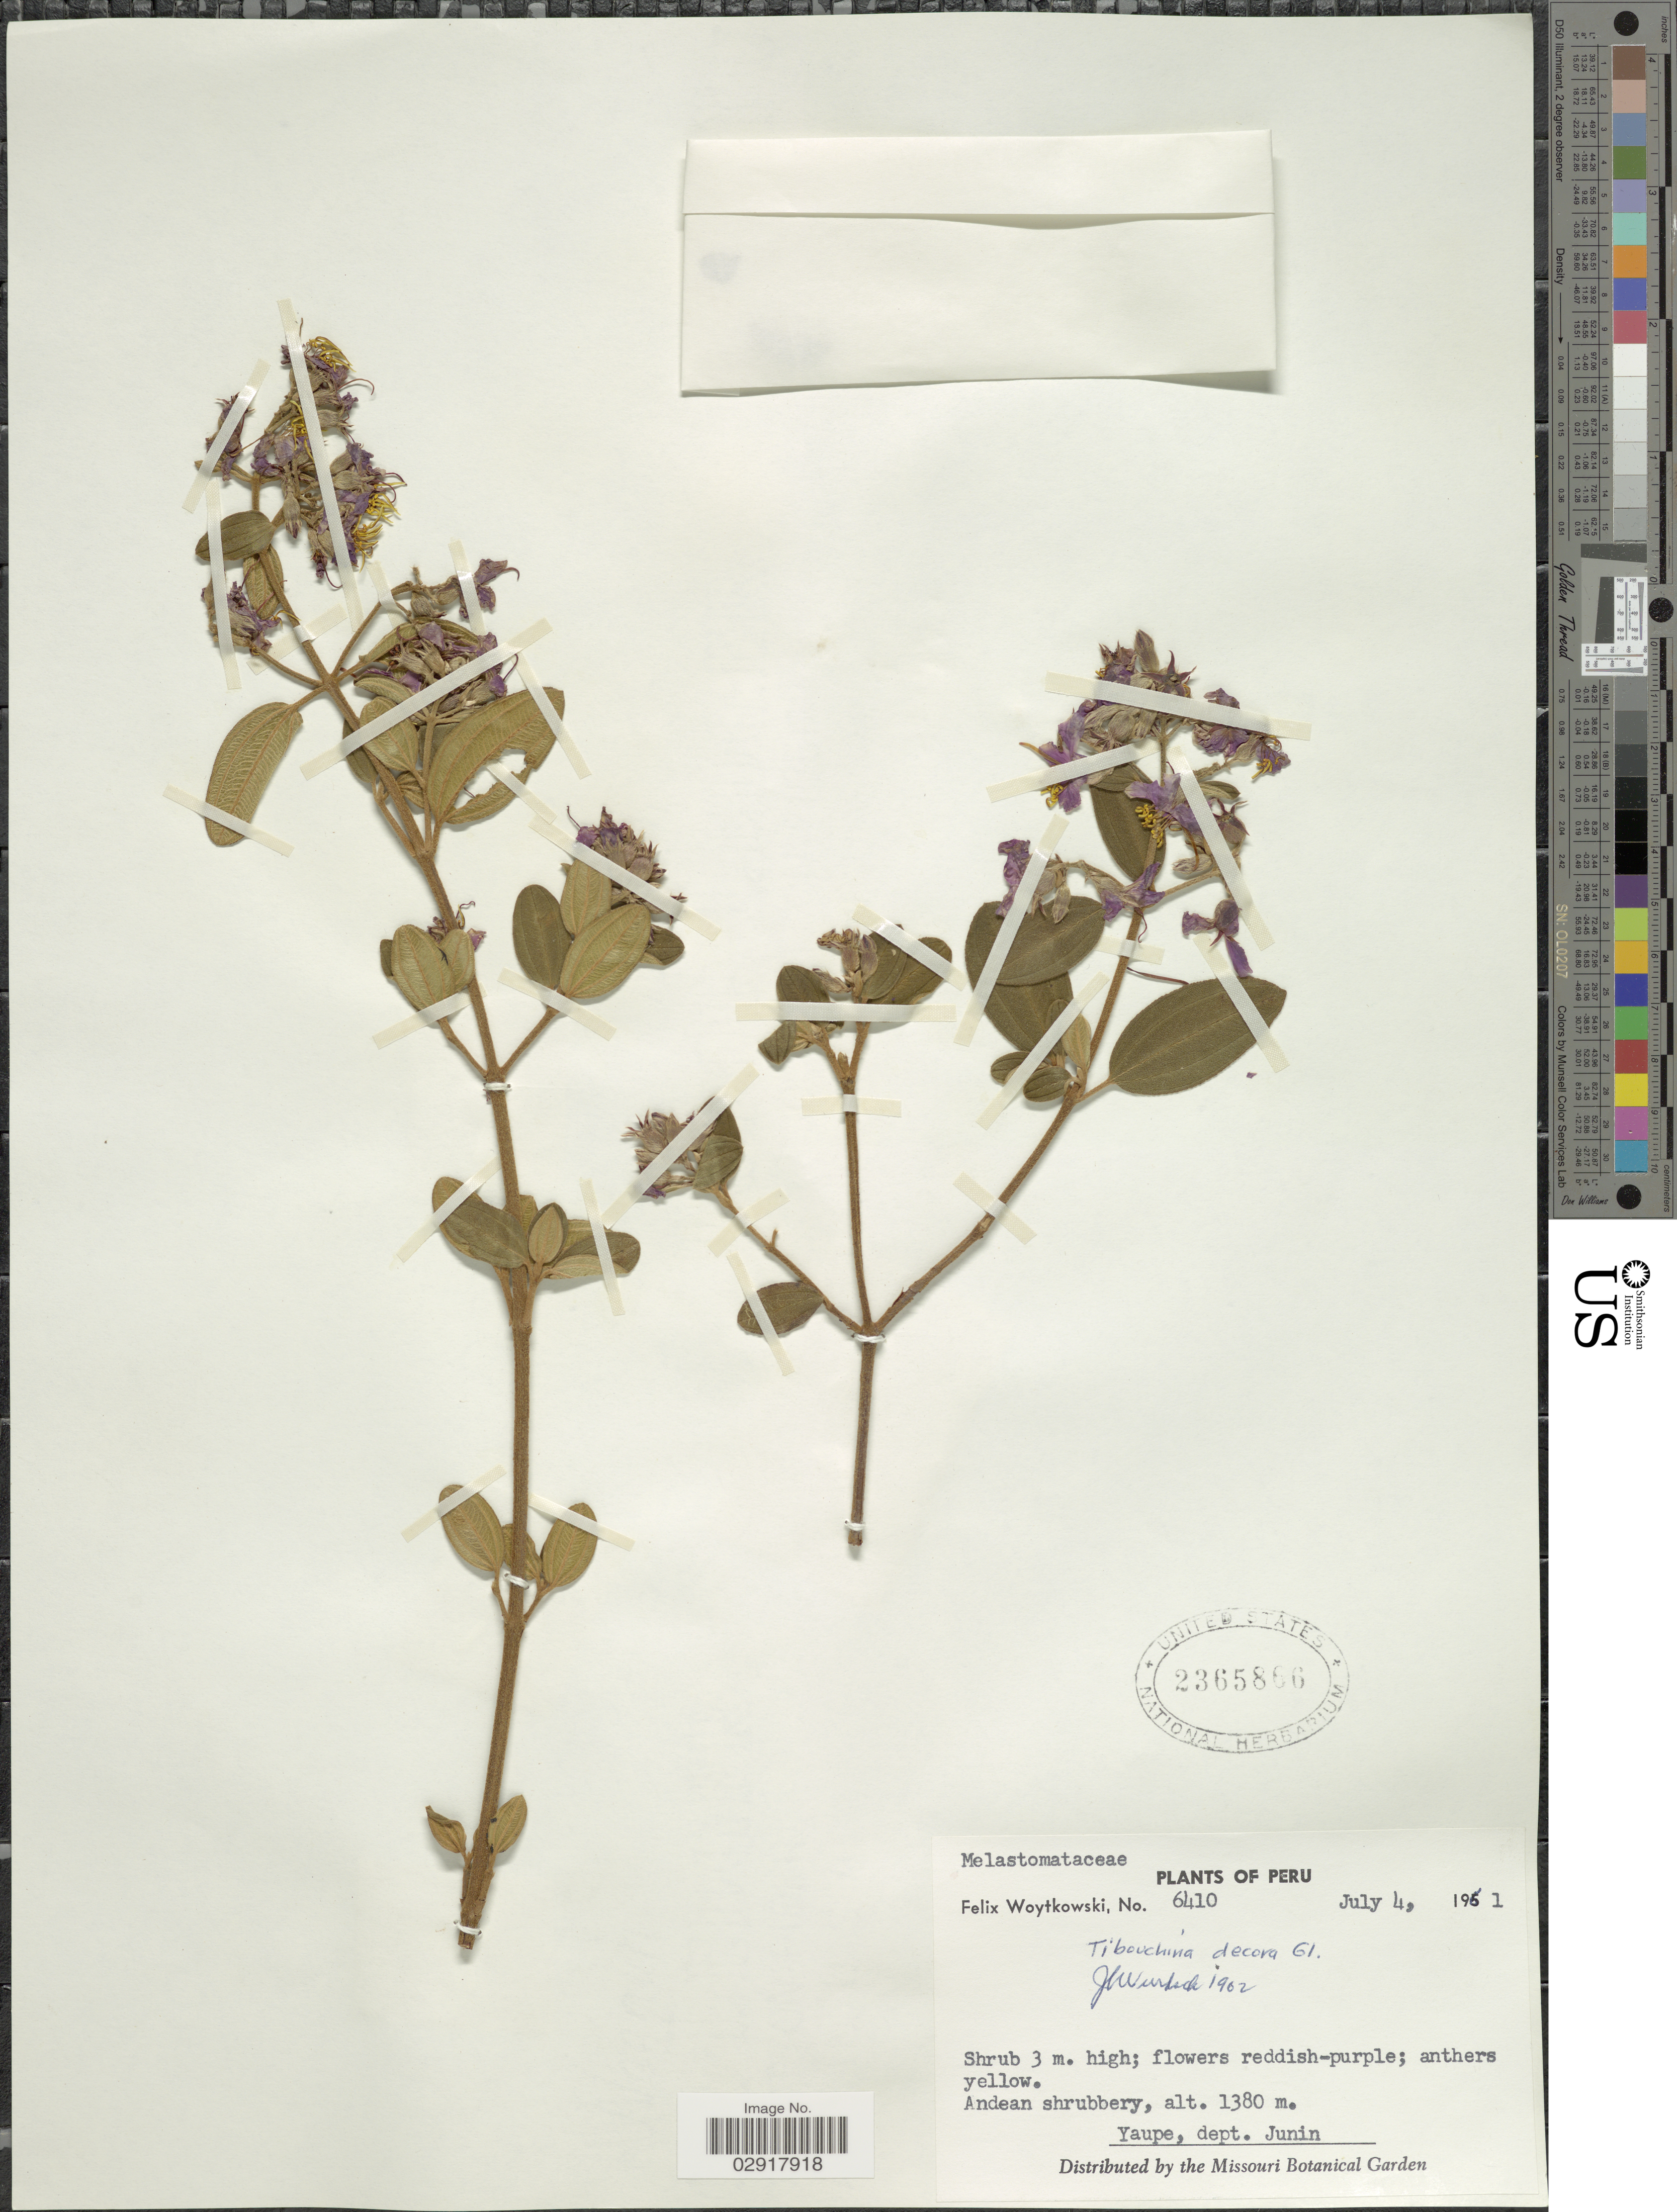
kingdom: Plantae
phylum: Tracheophyta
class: Magnoliopsida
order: Myrtales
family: Melastomataceae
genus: Chaetogastra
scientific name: Chaetogastra decora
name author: (Gleason) P.J.F. Guim. & Michelang.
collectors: F. Woytkowski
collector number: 6410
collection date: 1961-07-04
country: Peru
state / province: Junín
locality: Andean shrubbery. Yaupe, dept. Junin.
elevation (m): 1380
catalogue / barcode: US 2365866